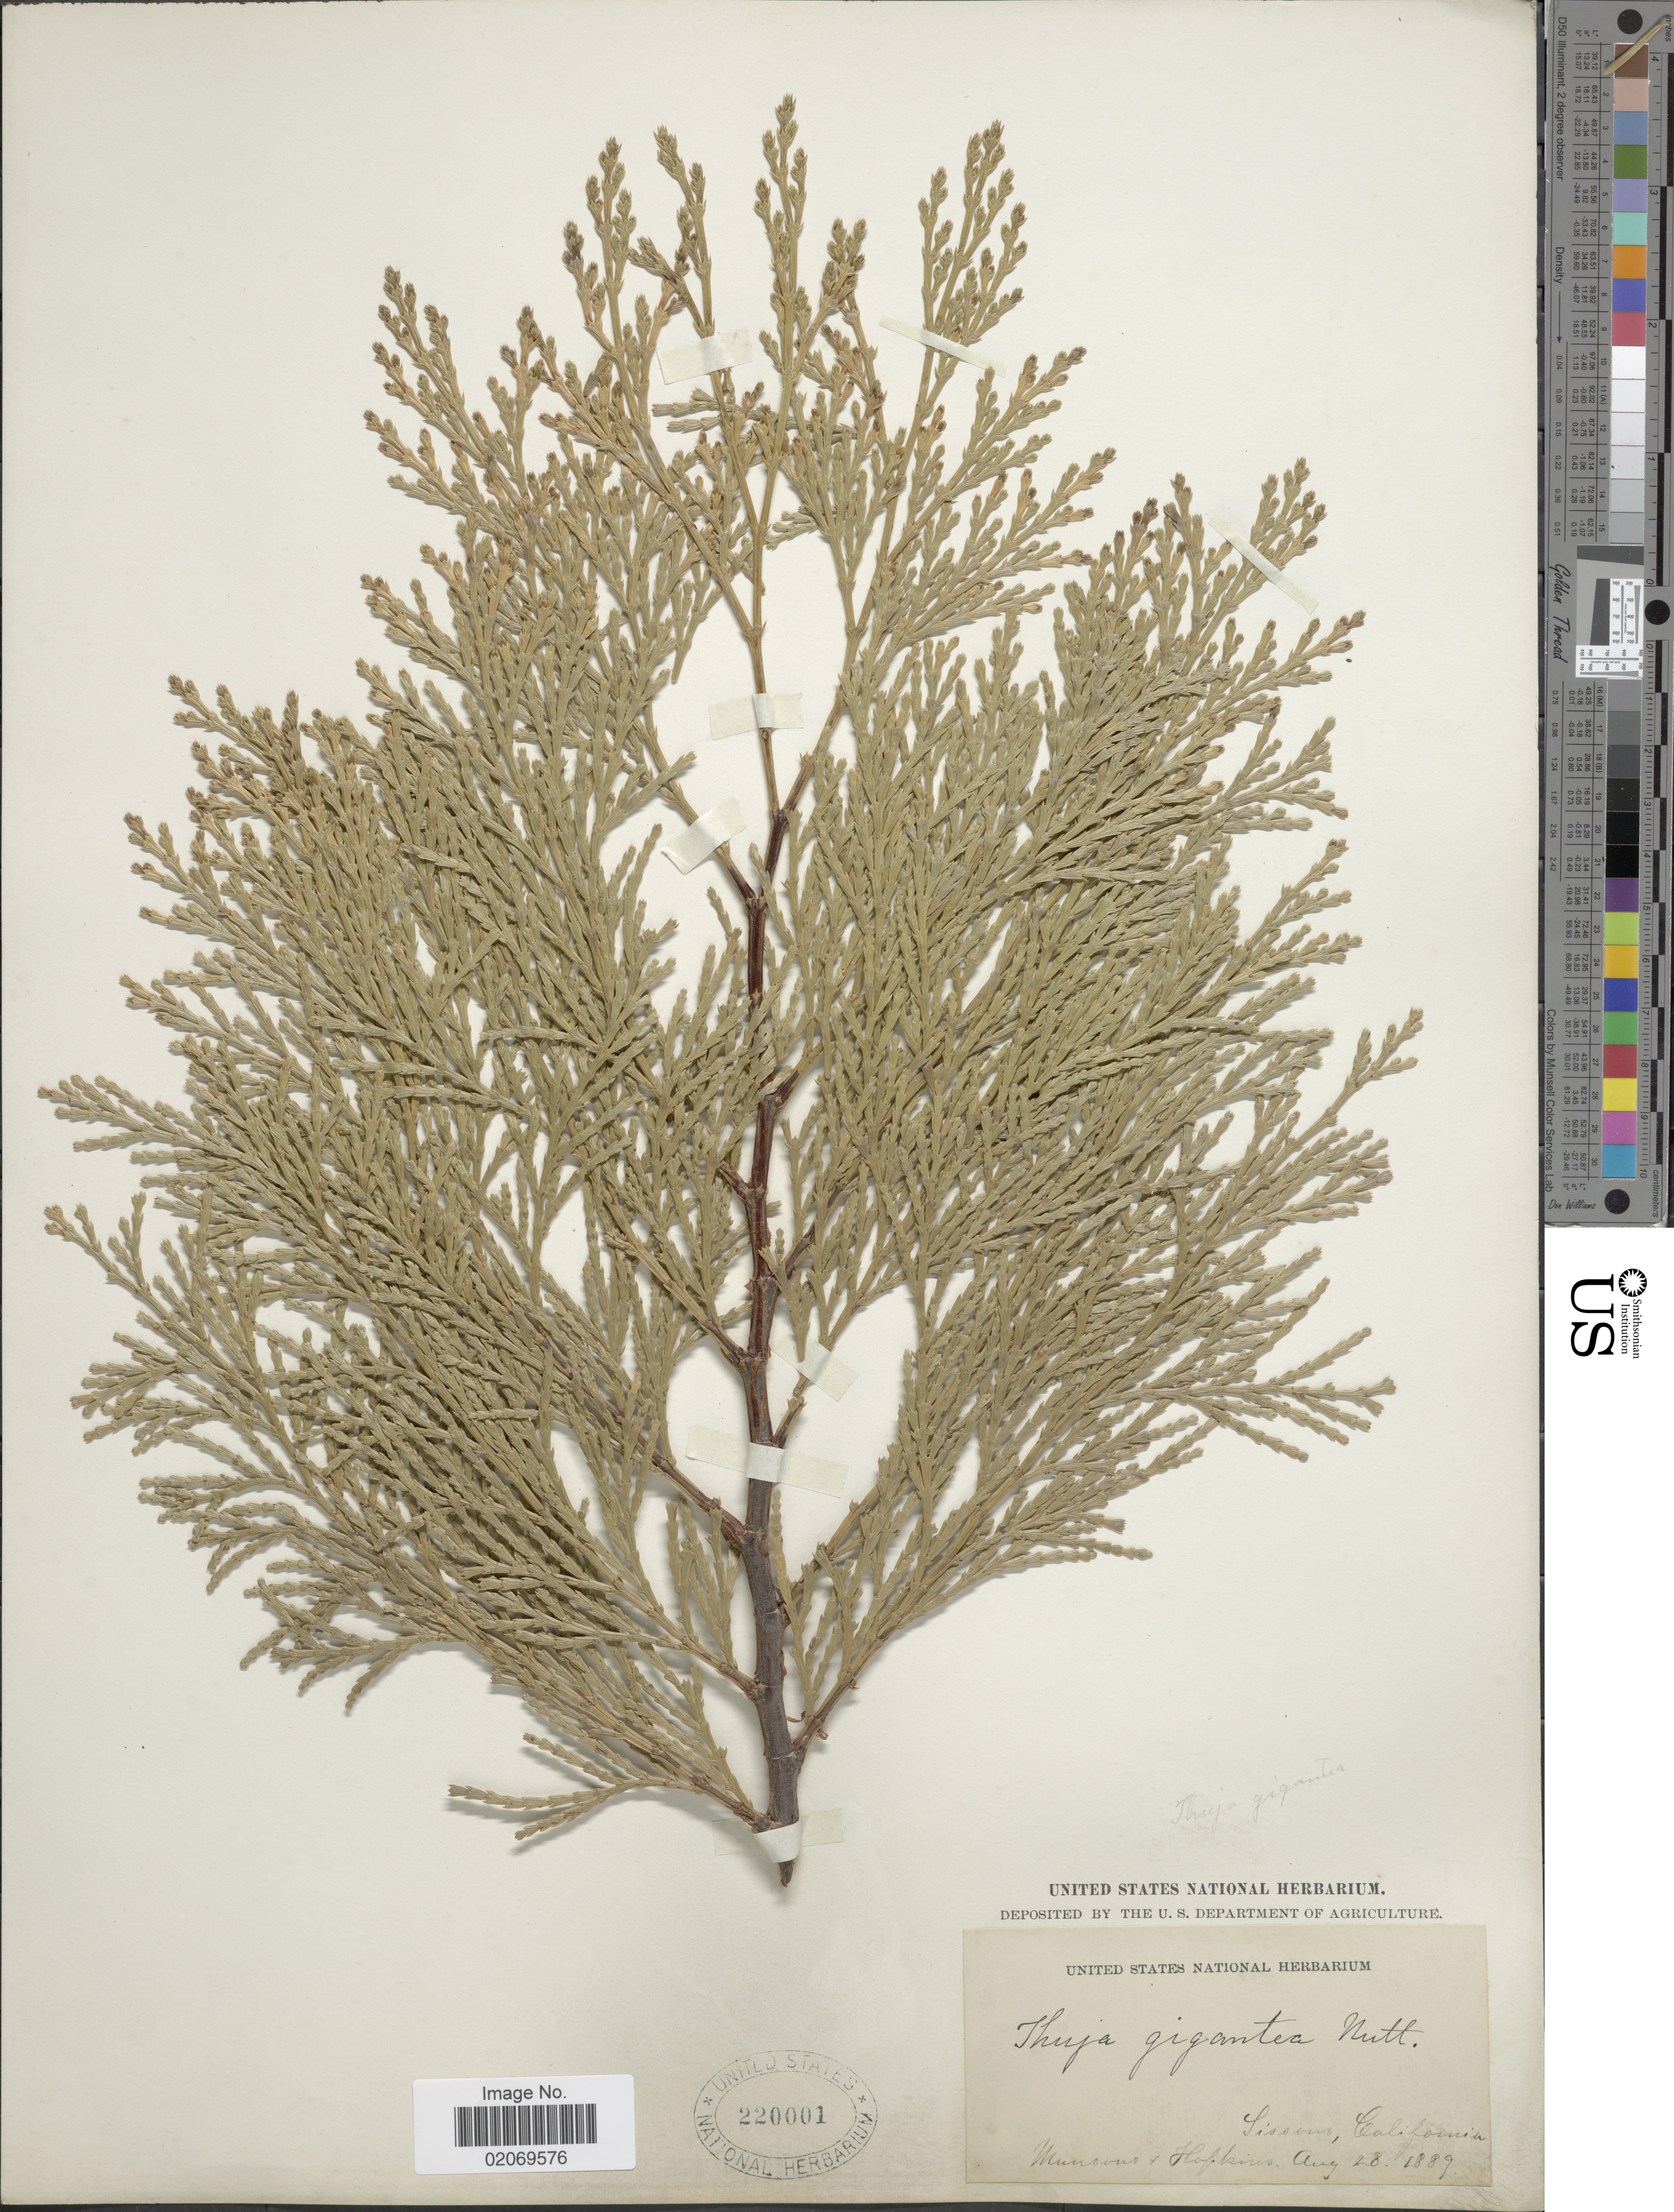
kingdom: Plantae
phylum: Tracheophyta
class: Pinopsida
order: Pinales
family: Cupressaceae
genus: Thuja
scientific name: Thuja plicata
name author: Donn & D. Don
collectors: -. Munson & -. Hopkins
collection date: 1889-08-28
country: United States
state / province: California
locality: Sissous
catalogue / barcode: US 220001